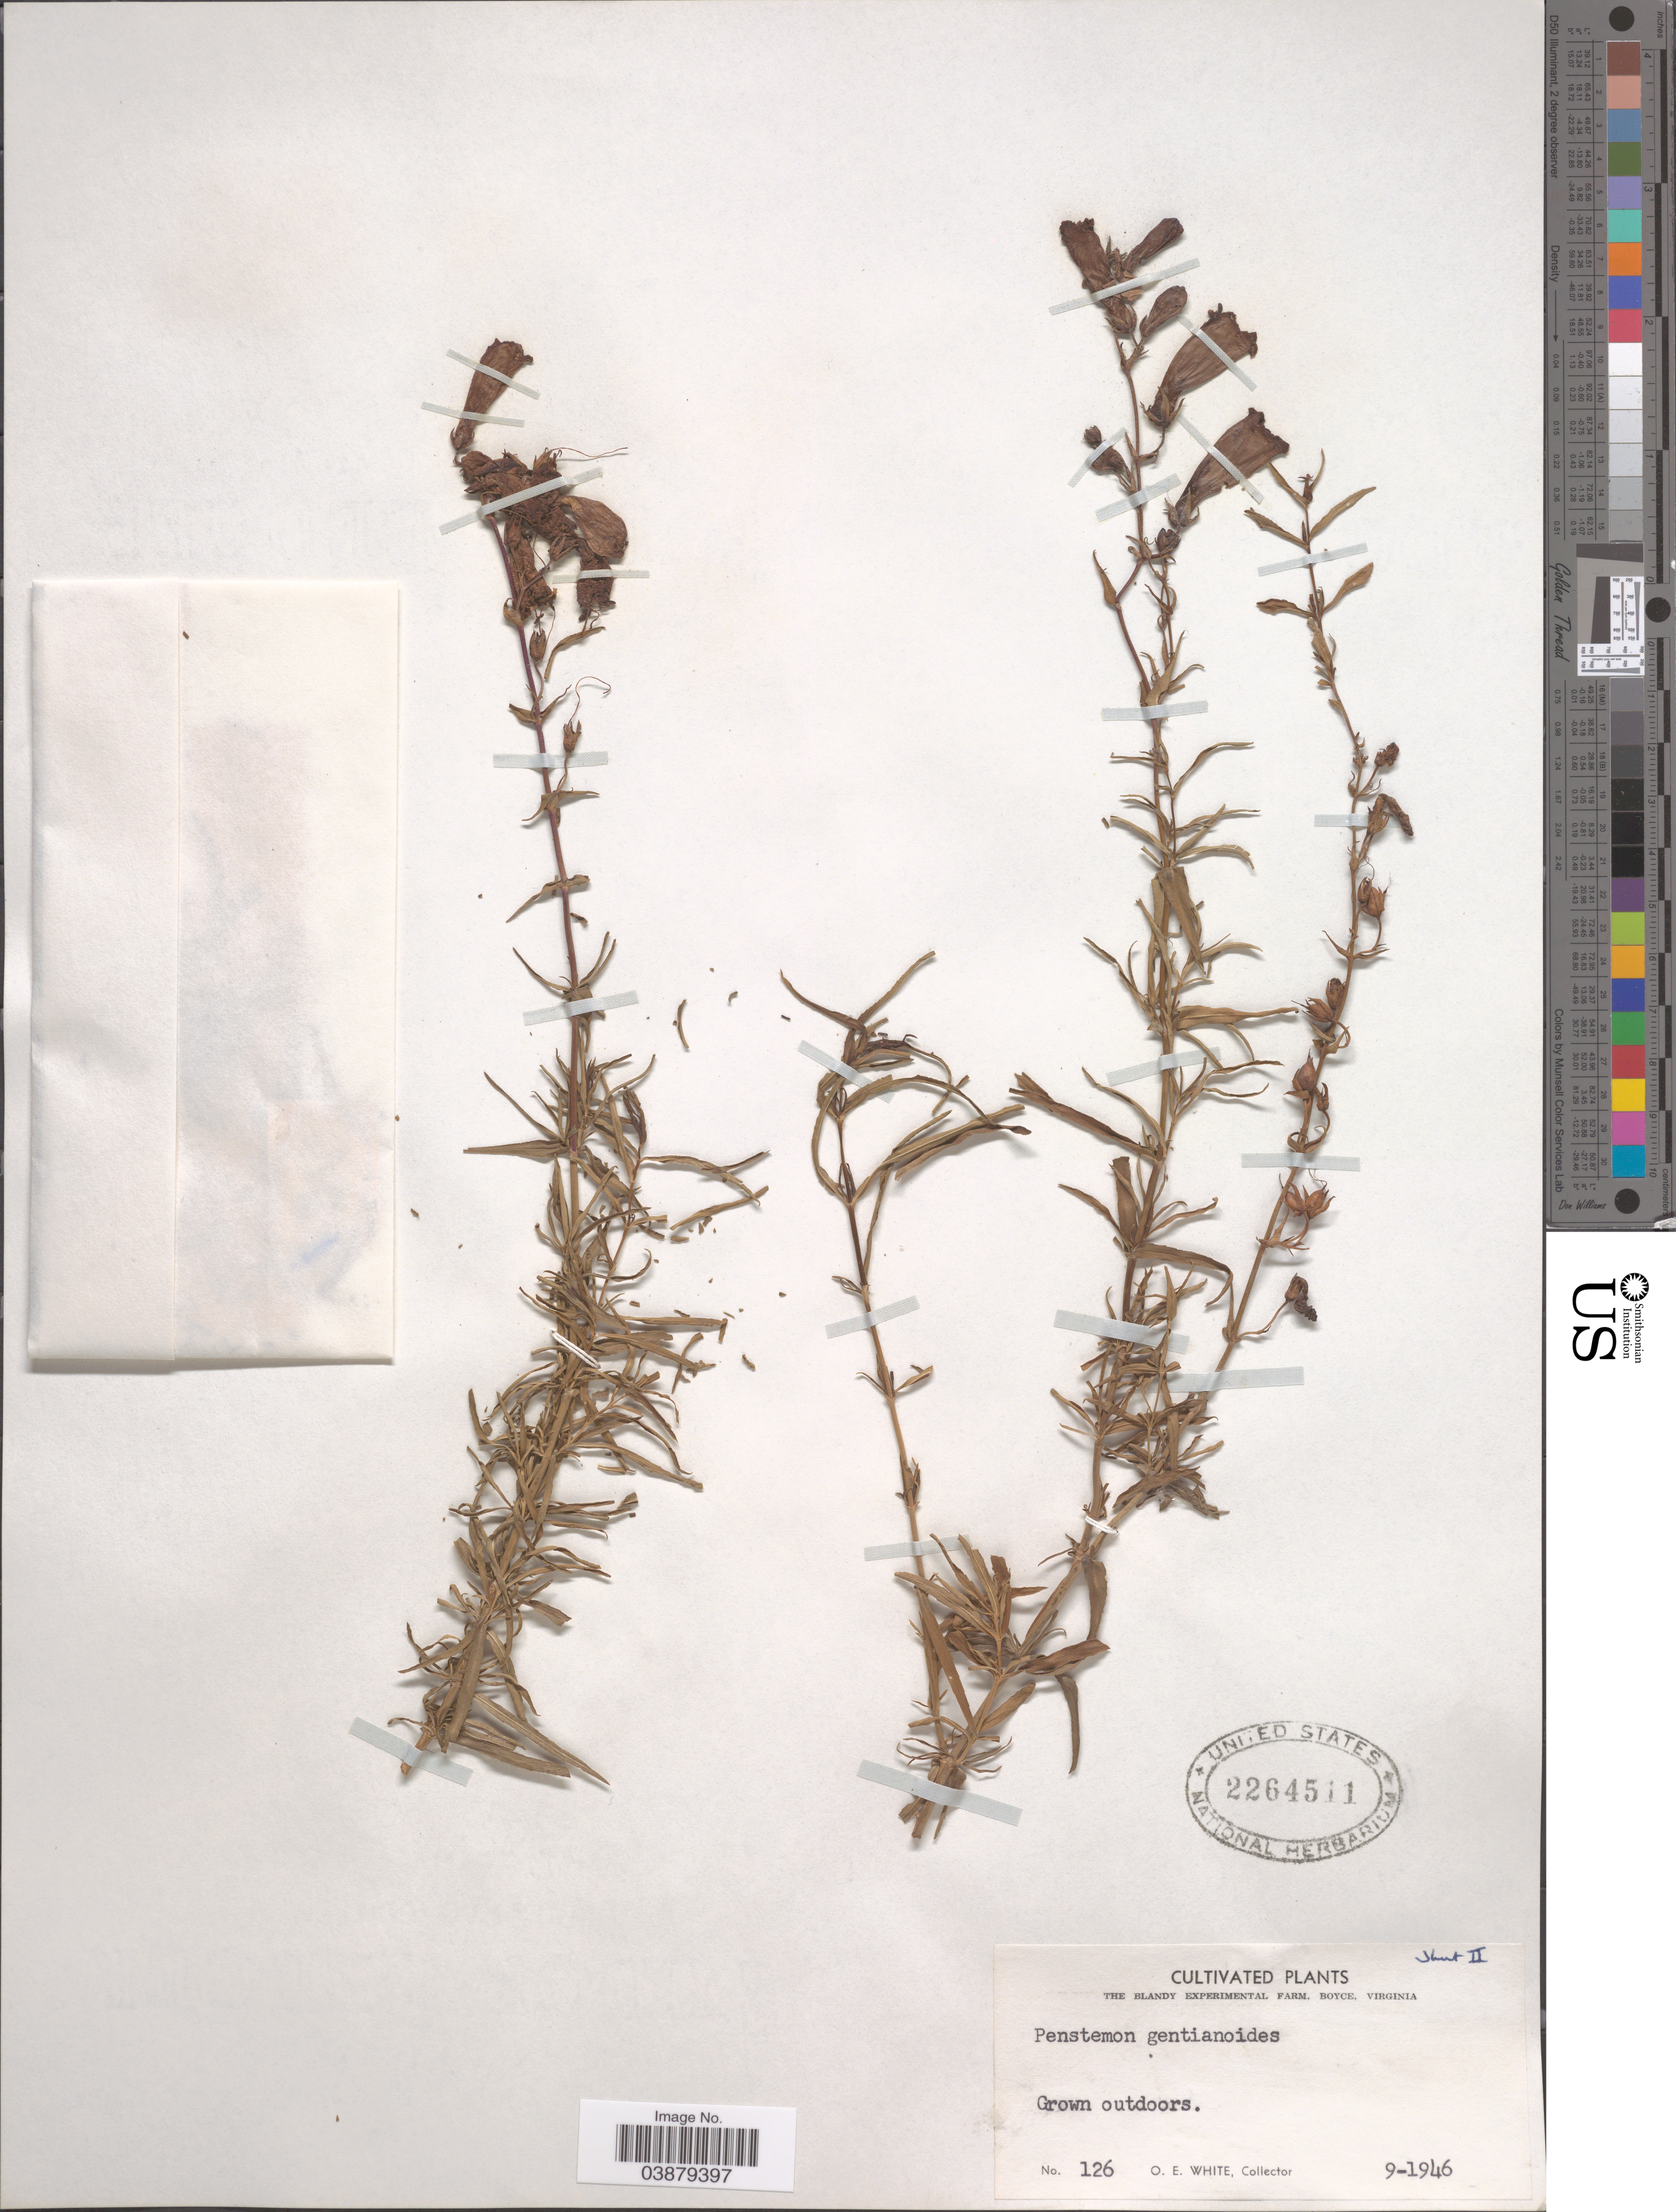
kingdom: Plantae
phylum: Tracheophyta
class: Magnoliopsida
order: Lamiales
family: Plantaginaceae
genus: Penstemon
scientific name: Penstemon gentianoides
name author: (Kunth) Poir.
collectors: O. E. White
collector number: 126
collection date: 1946-09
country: United States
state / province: Virginia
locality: The Blandy Experimental Farm, Boyce.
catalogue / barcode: US 2264511